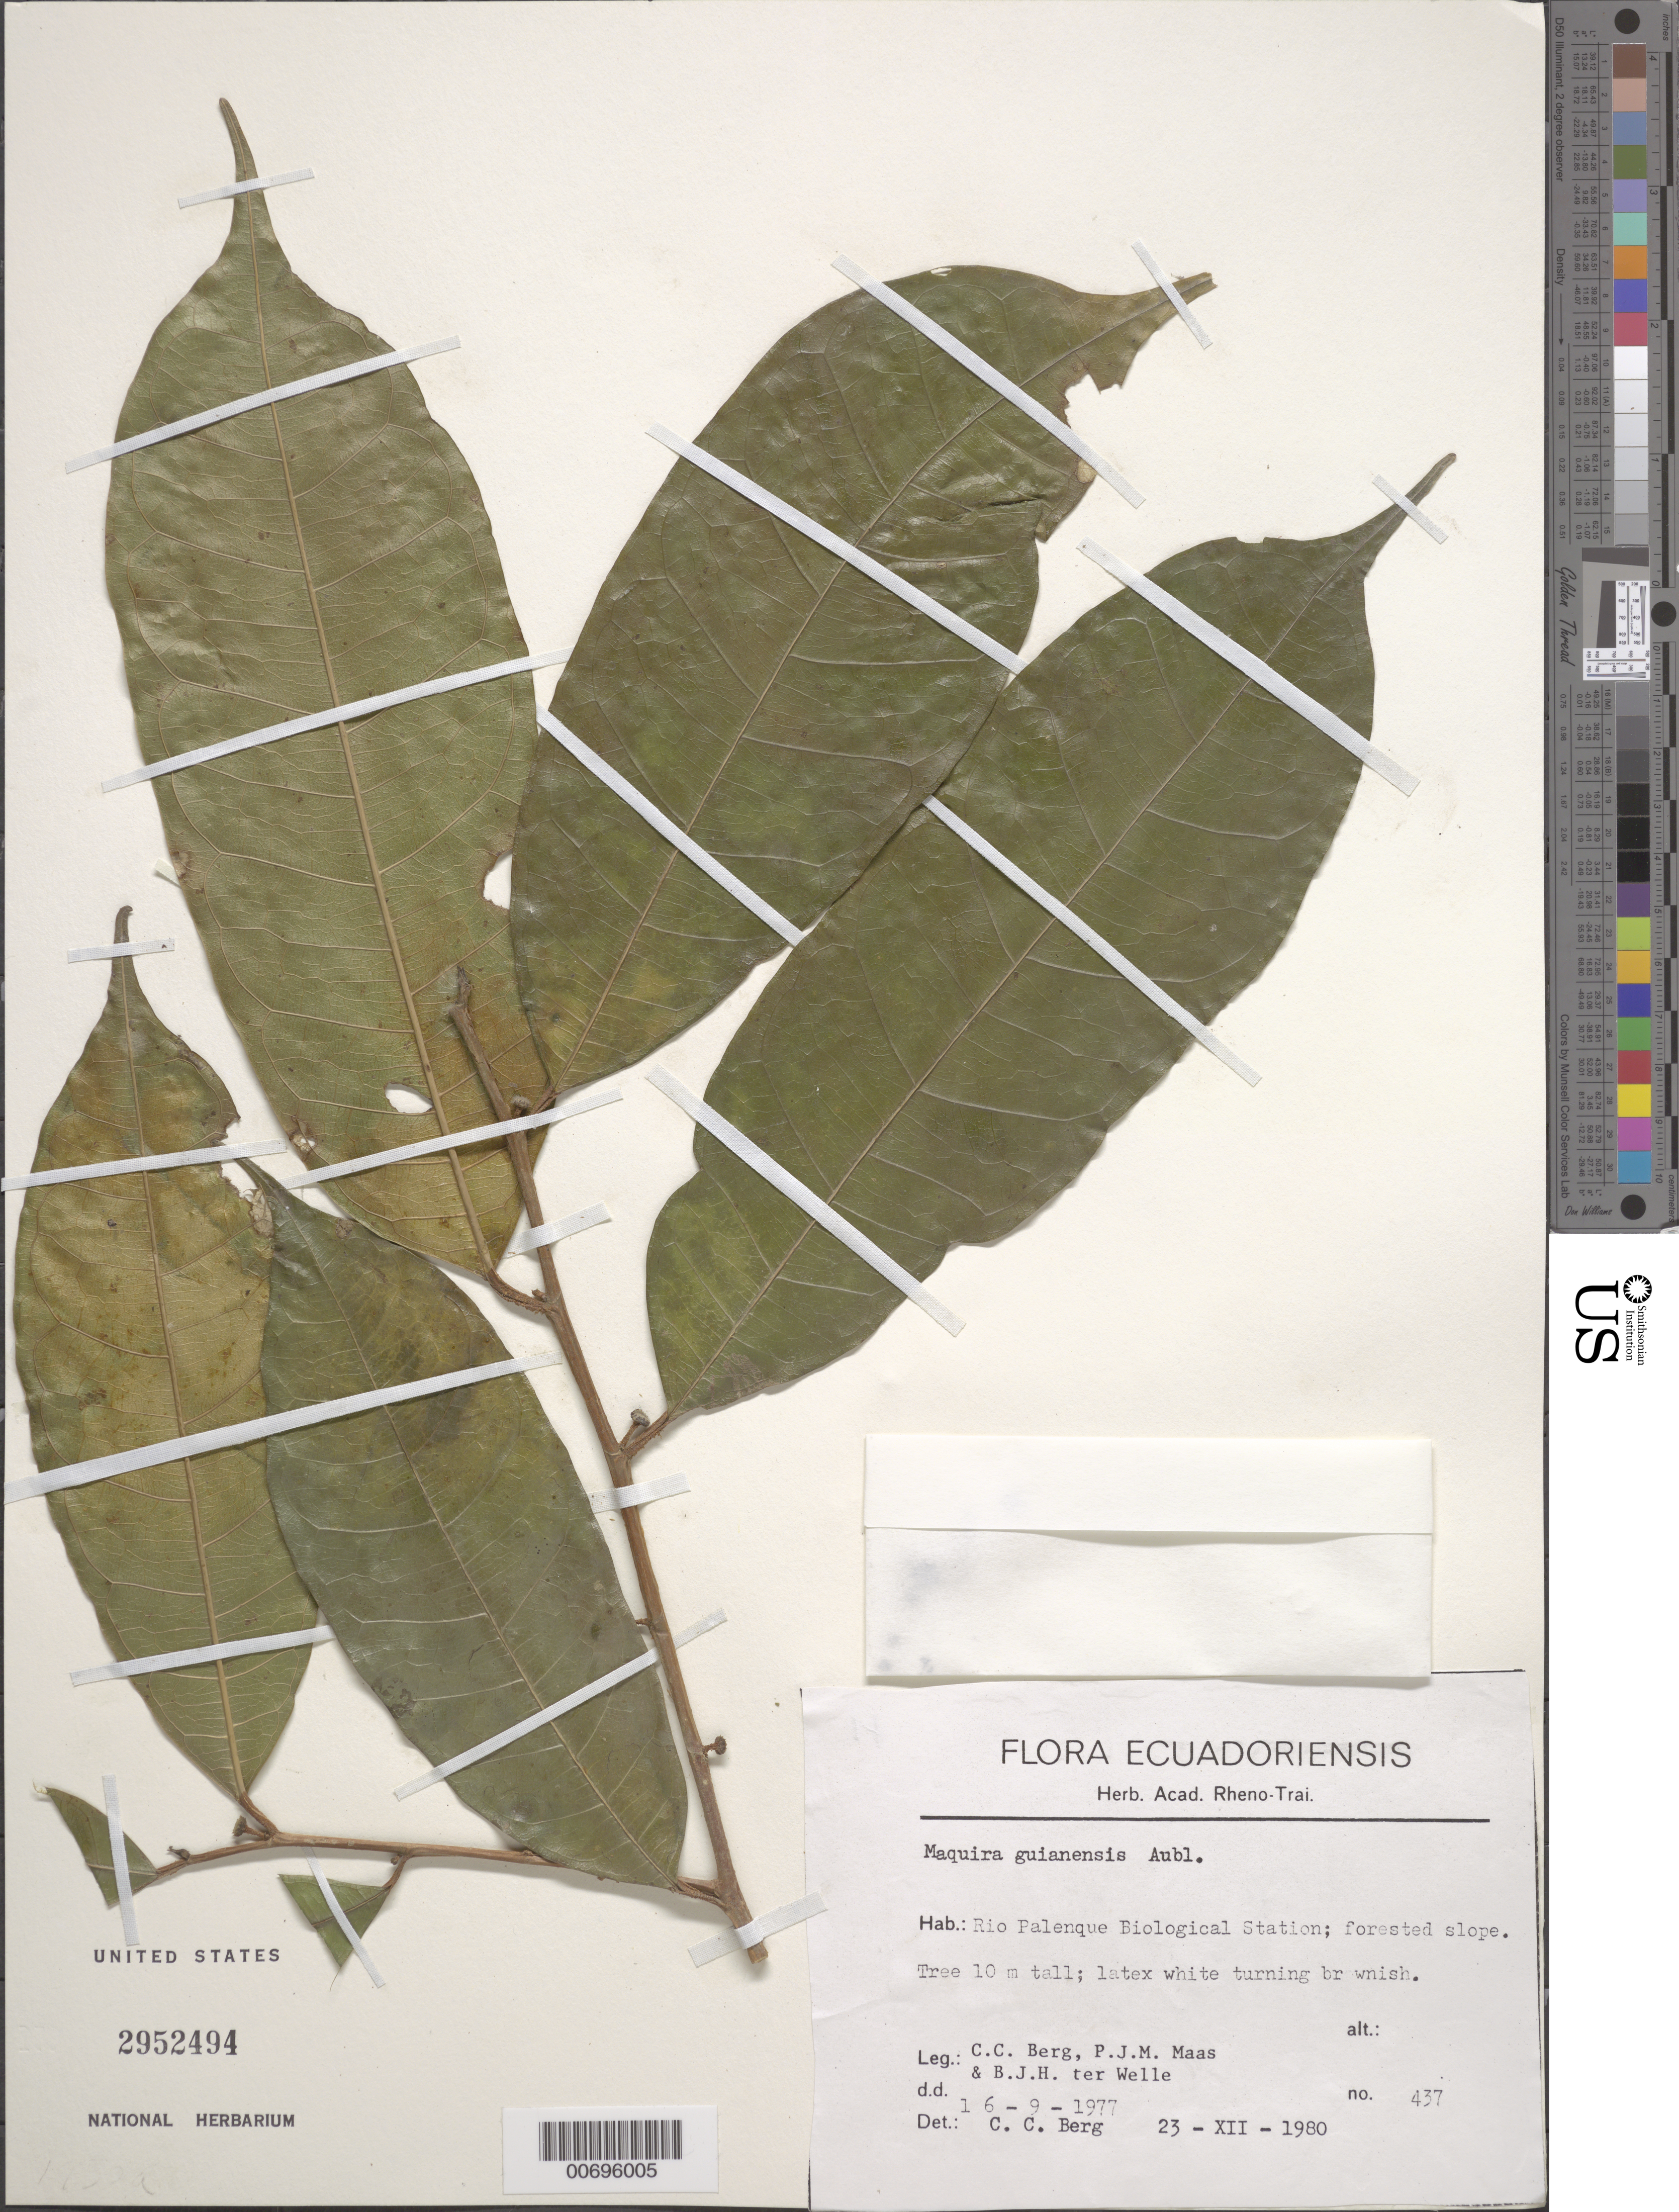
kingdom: Plantae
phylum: Tracheophyta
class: Magnoliopsida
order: Rosales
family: Moraceae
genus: Maquira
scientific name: Maquira guianensis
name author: Aubl.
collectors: C. C. Berg, P. Maas & B. Welle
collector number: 437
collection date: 1977-09-16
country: Ecuador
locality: Rio Palenque Biological Station.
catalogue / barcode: US 2952494